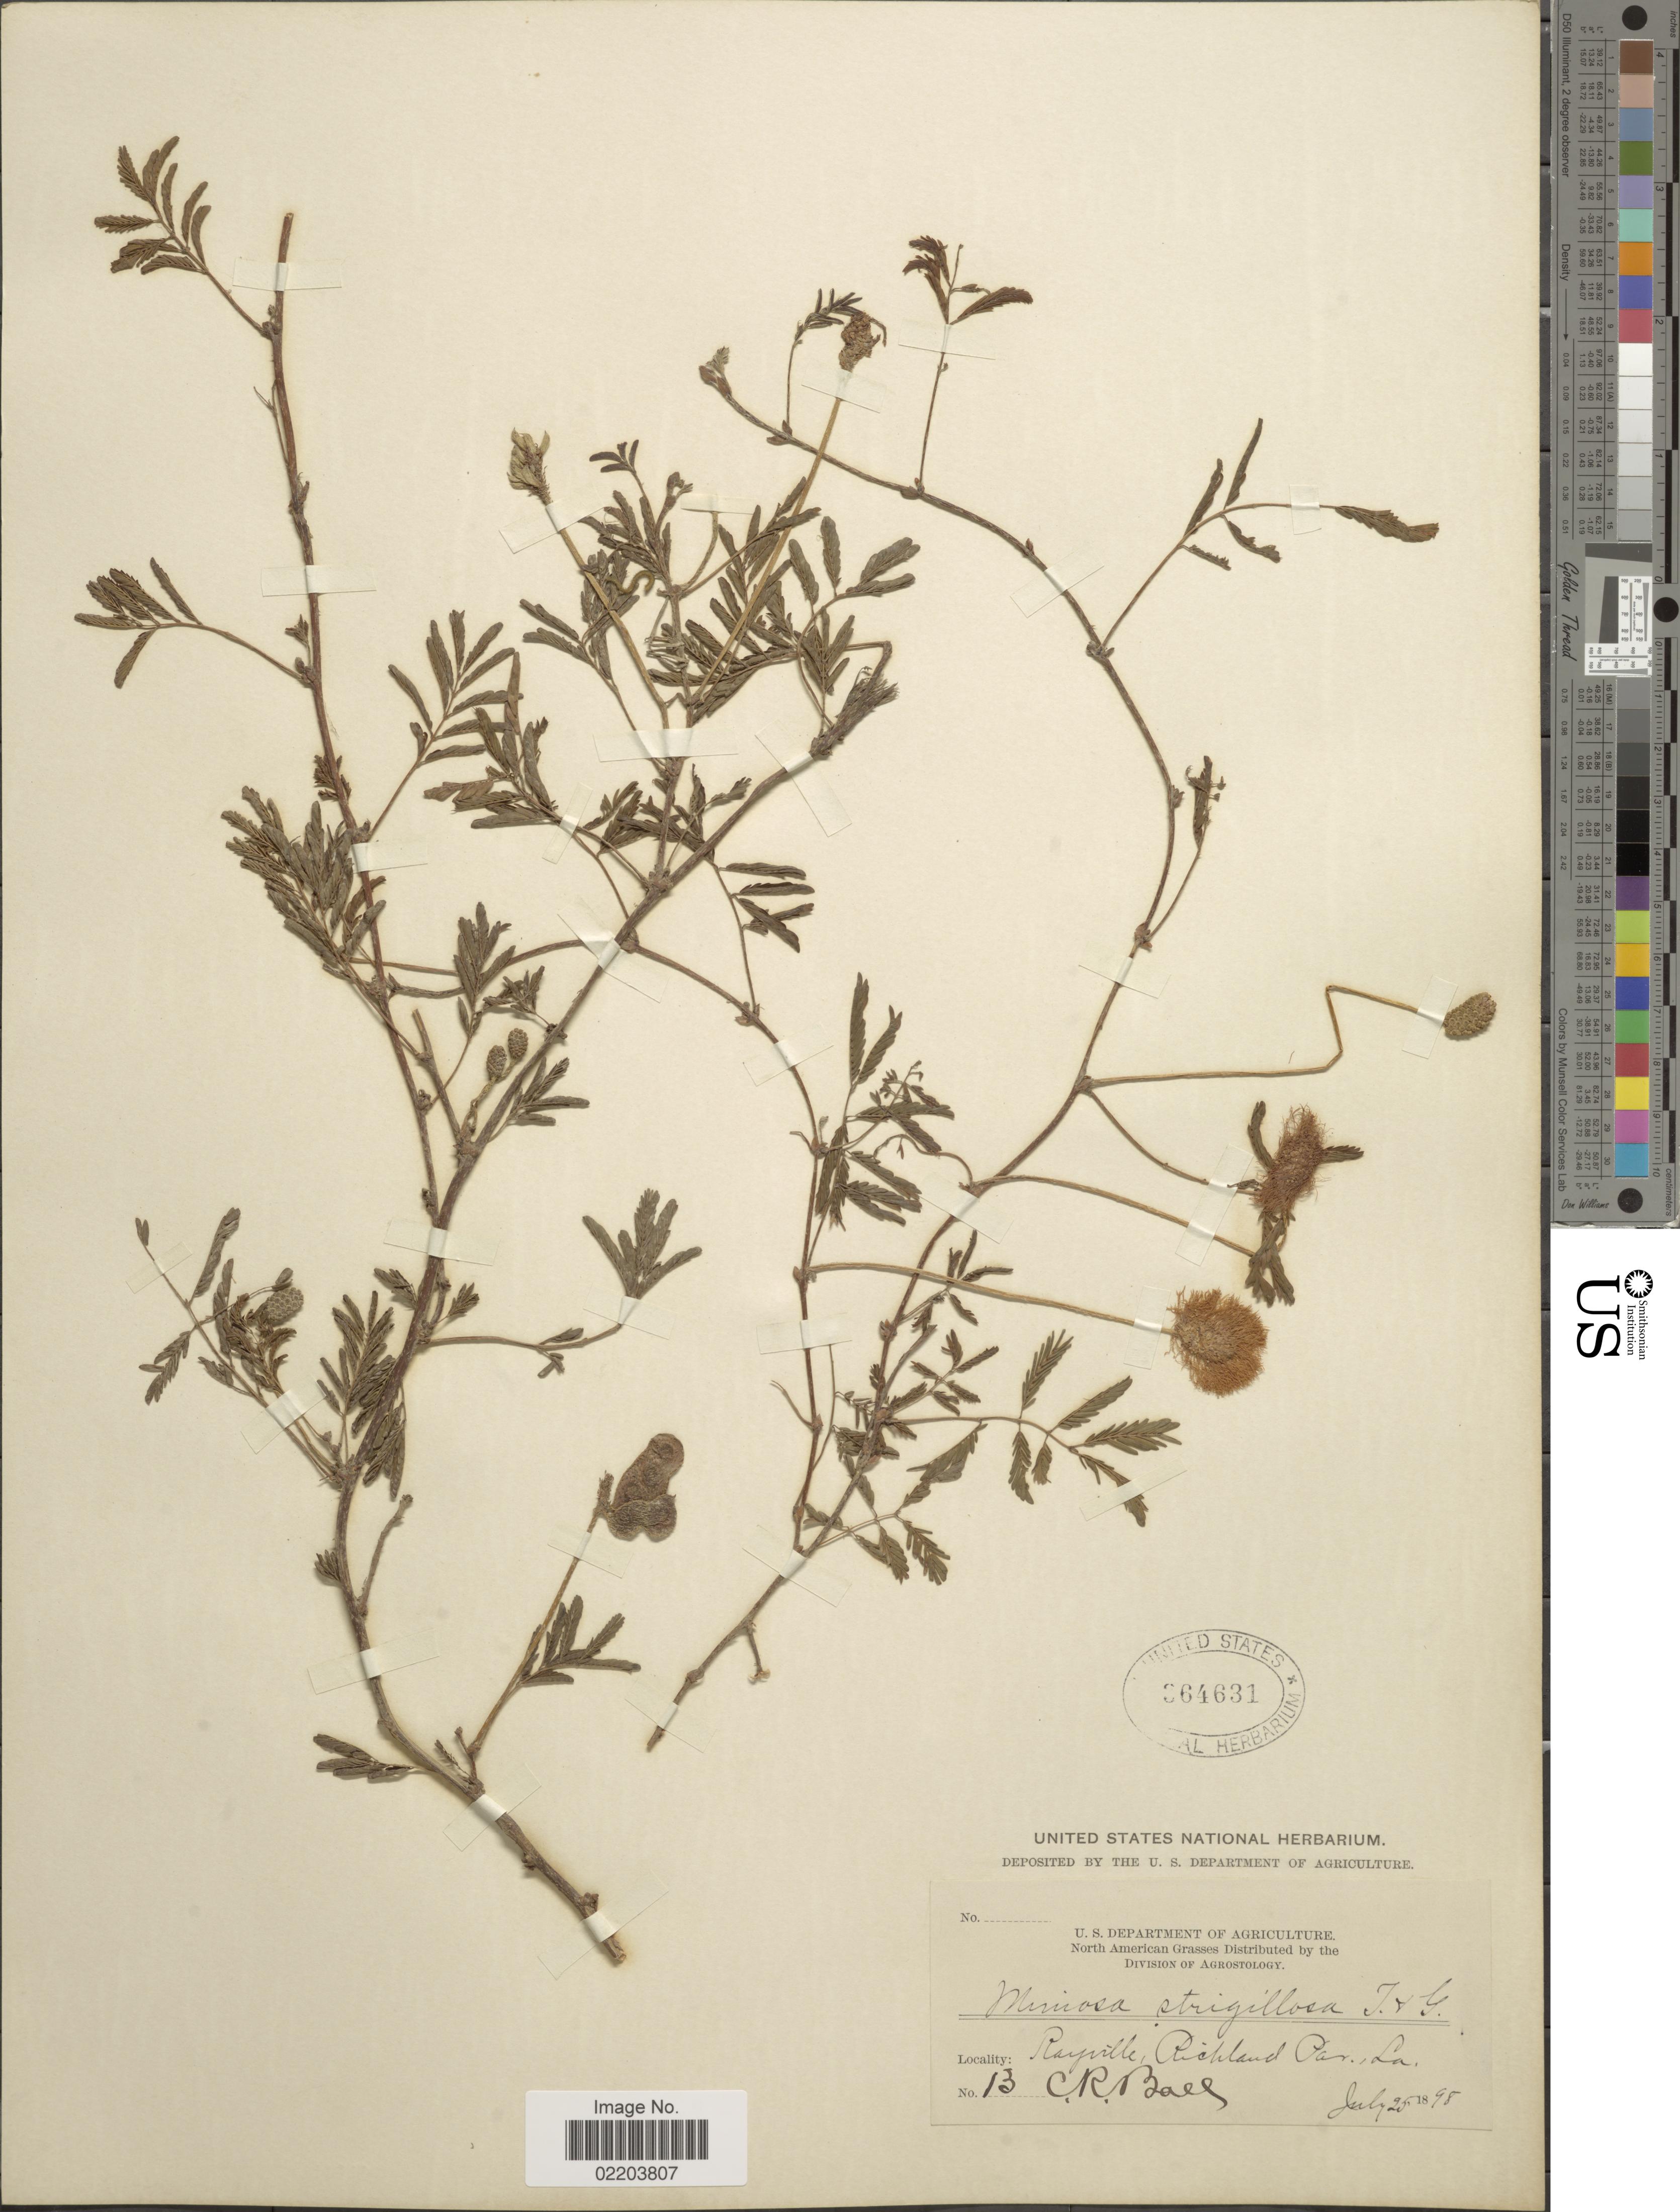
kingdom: Plantae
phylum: Tracheophyta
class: Magnoliopsida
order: Fabales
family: Fabaceae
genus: Mimosa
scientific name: Mimosa strigillosa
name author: Torr. & A. Gray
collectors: C. R. Ball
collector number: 13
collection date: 1898-07-25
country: United States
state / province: Louisiana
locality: Rayville, Richlan Par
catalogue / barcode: US 364631